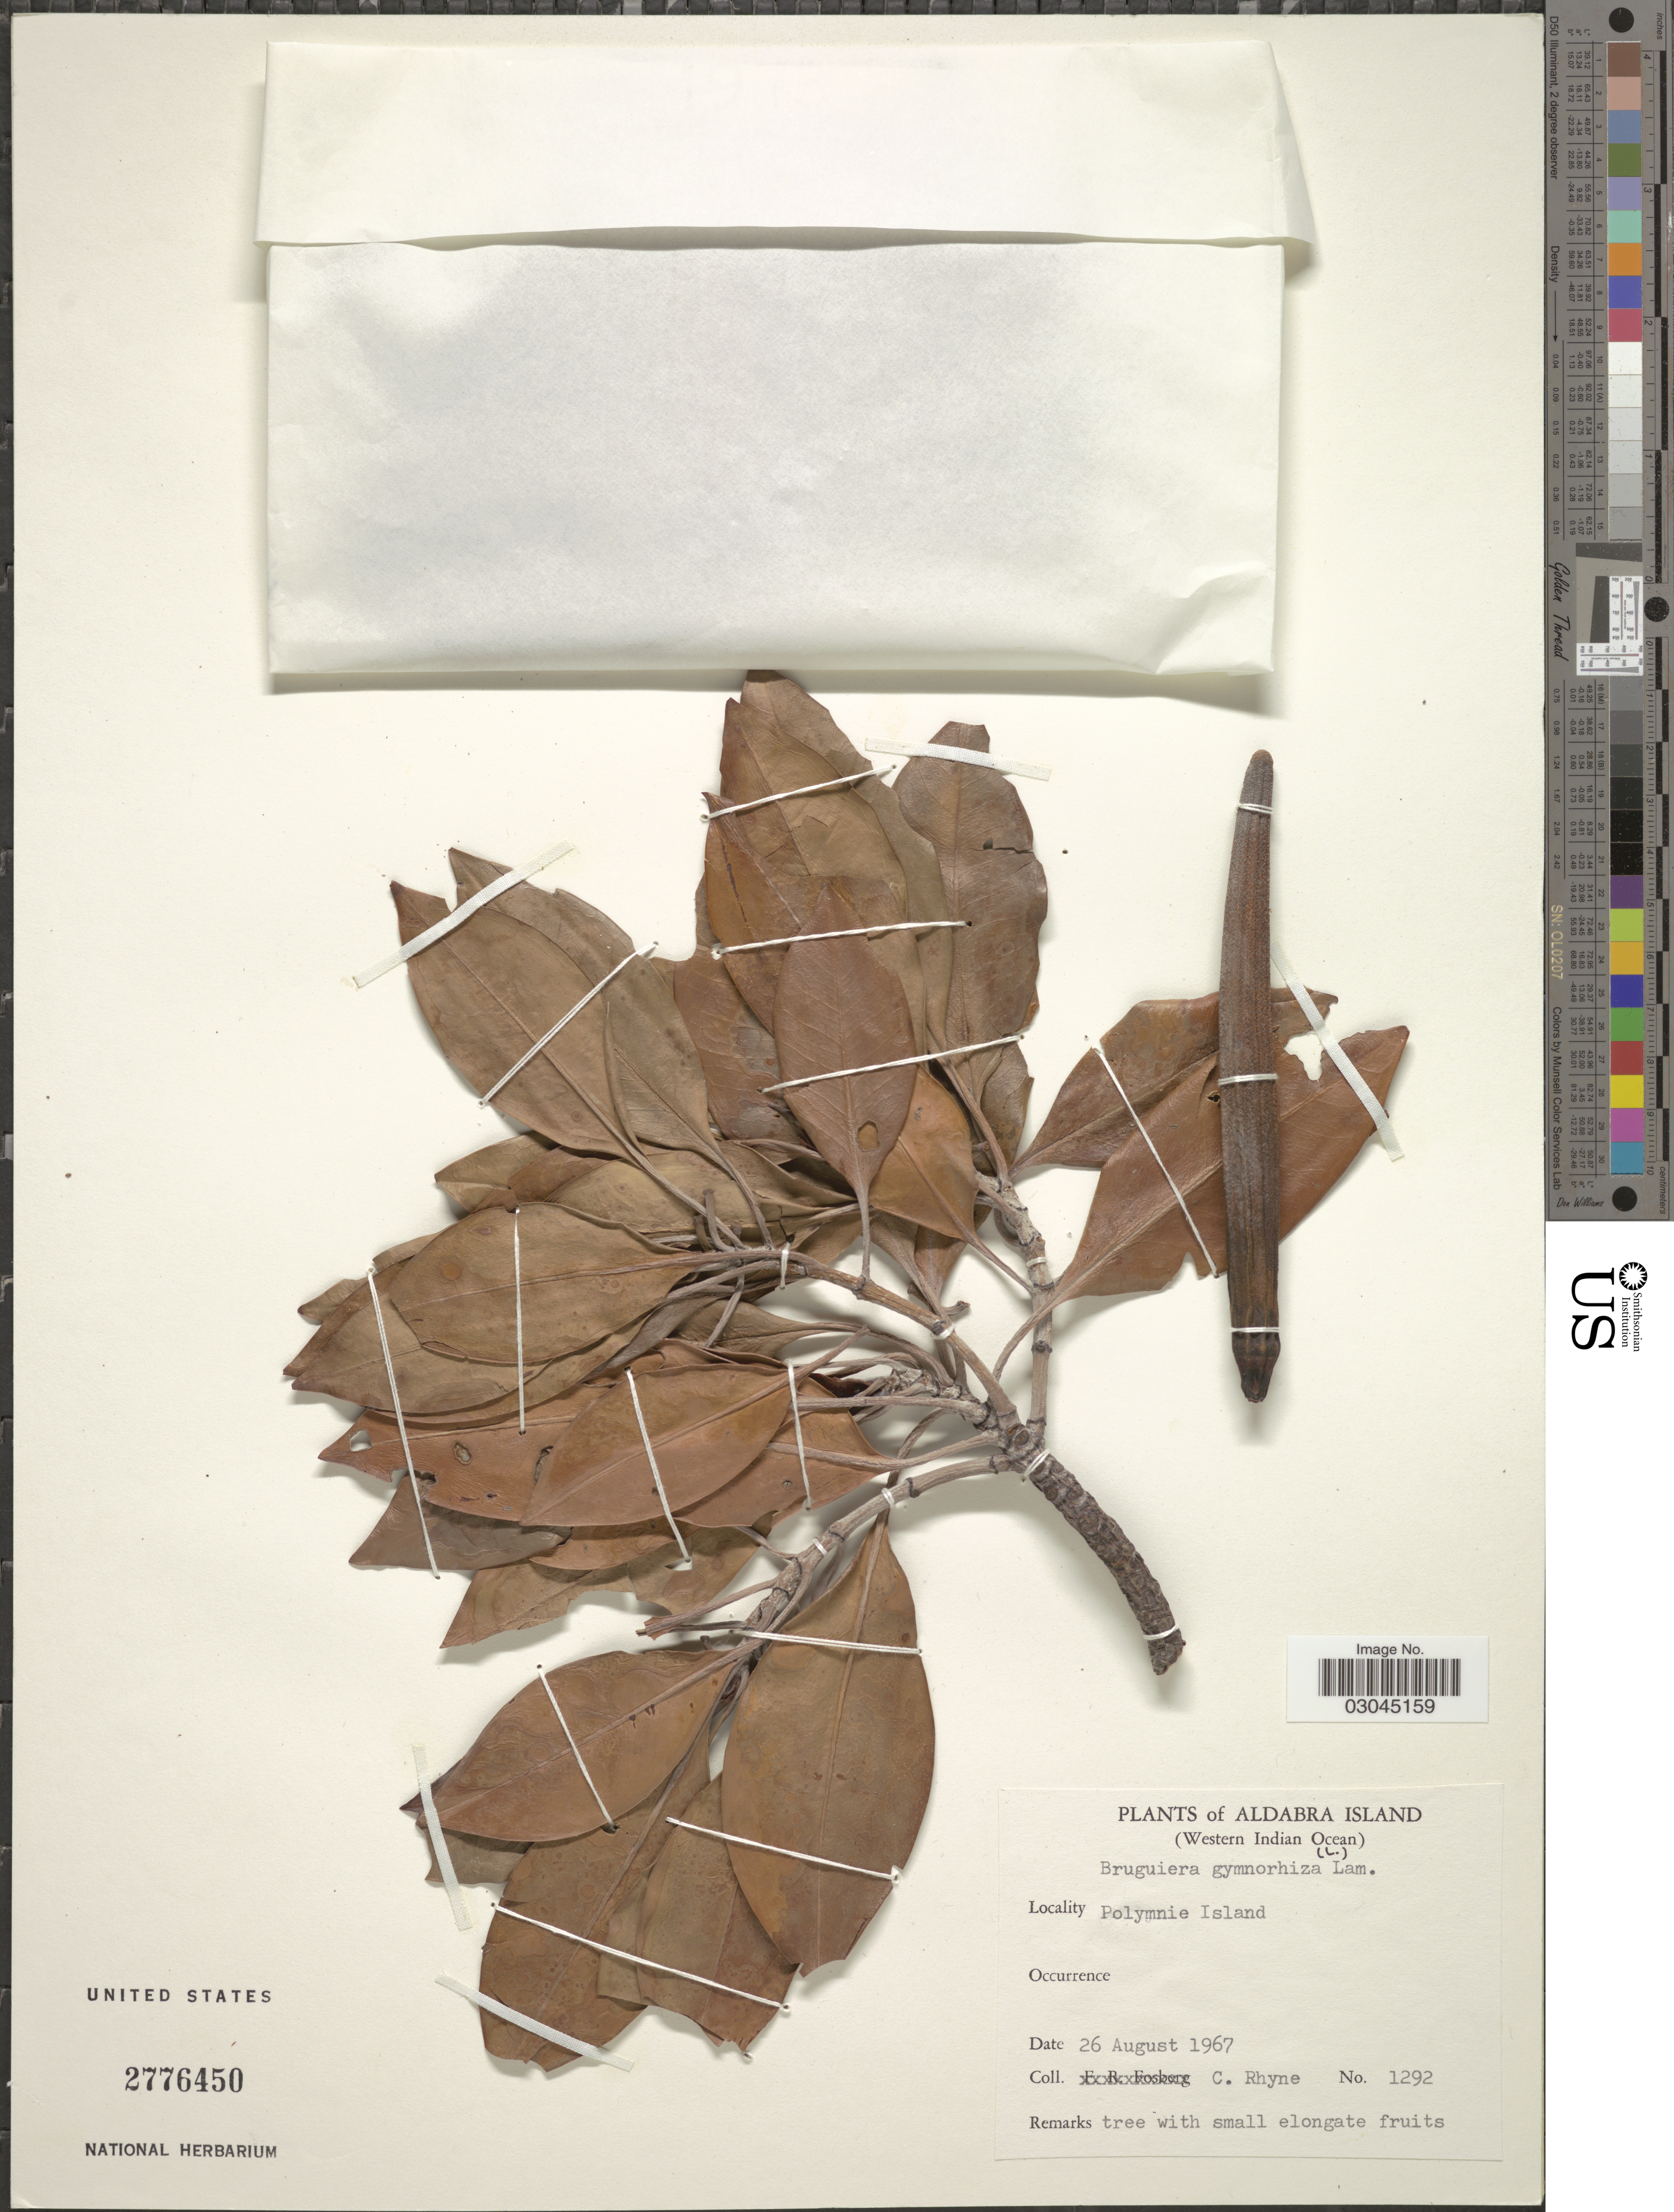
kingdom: Plantae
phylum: Tracheophyta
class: Magnoliopsida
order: Malpighiales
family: Rhizophoraceae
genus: Bruguiera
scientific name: Bruguiera gymnorhiza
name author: (L.) Savigny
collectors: C. Rhyne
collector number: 1292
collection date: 1967-08-26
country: Seychelles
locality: Aldabra Island (Western Indian Ocean). Polymnie Island.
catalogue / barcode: US 2776450